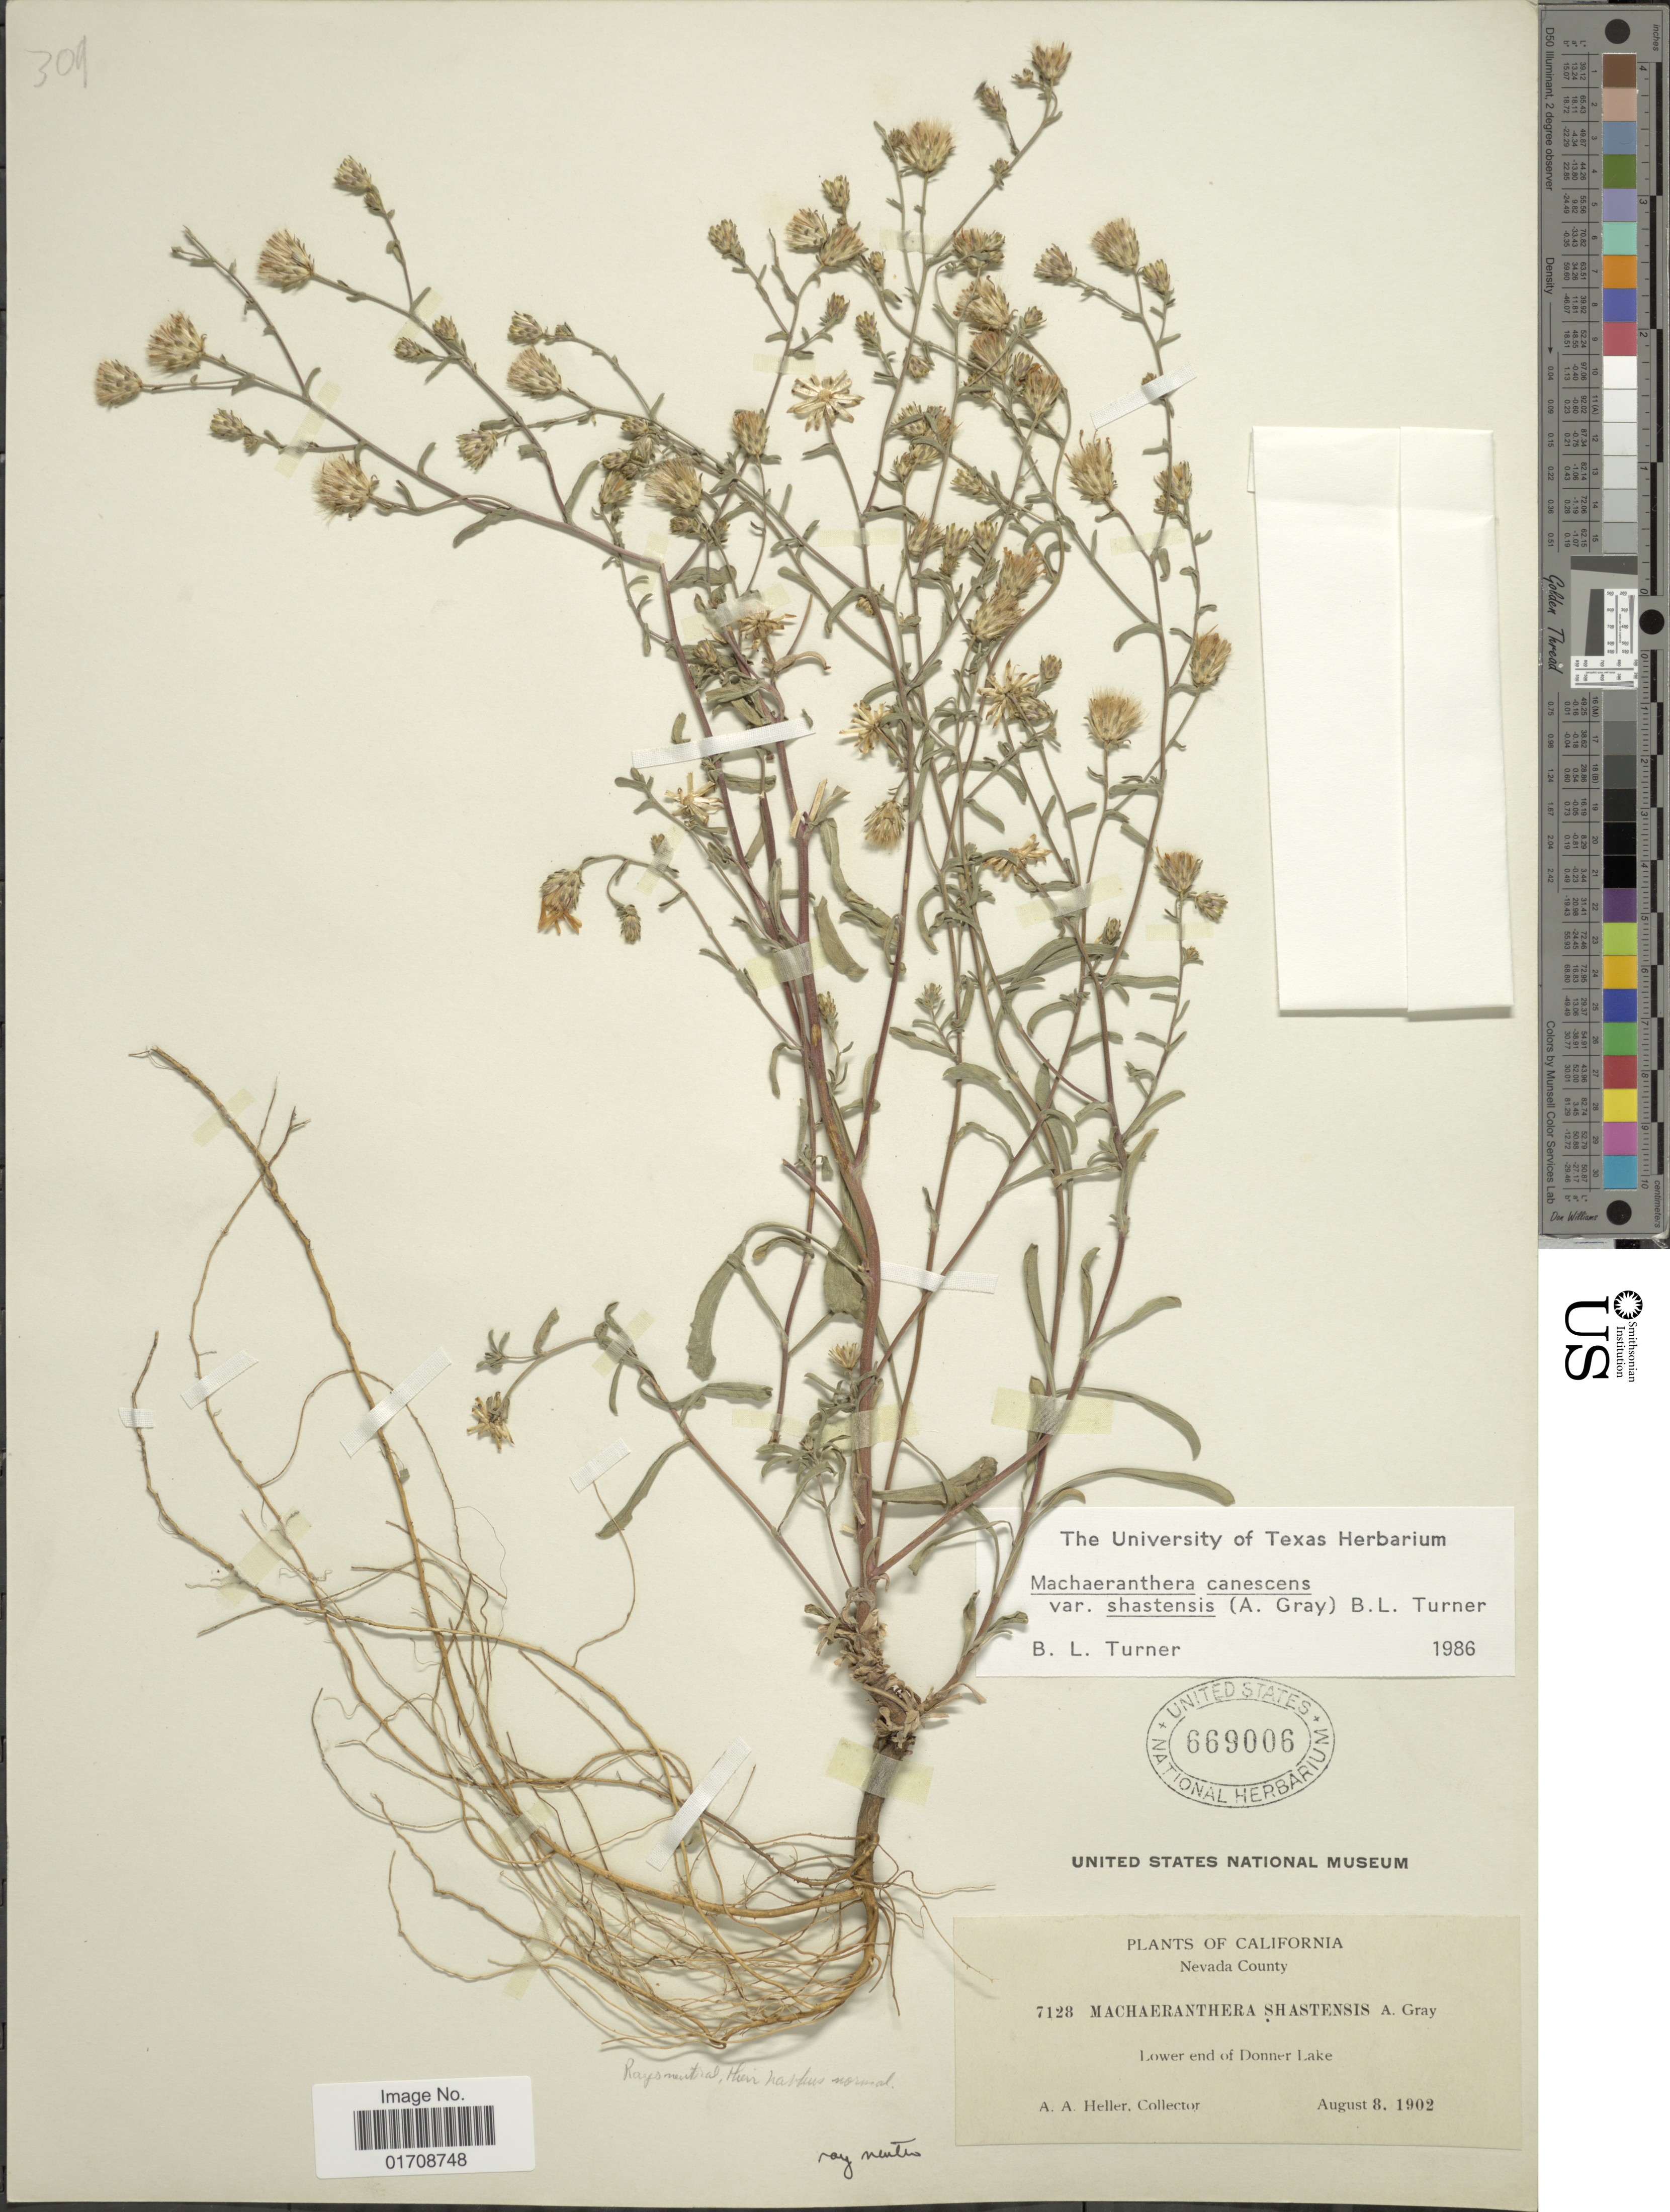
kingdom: Plantae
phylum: Tracheophyta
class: Magnoliopsida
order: Asterales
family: Asteraceae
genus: Machaeranthera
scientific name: Machaeranthera canescens var. shastensis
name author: (A. Gray) B.L. Turner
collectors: A. A. Heller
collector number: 7128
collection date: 1902-08-08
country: United States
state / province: California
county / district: Nevada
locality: Nevada County, lower end of Donner Lake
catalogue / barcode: US 669006